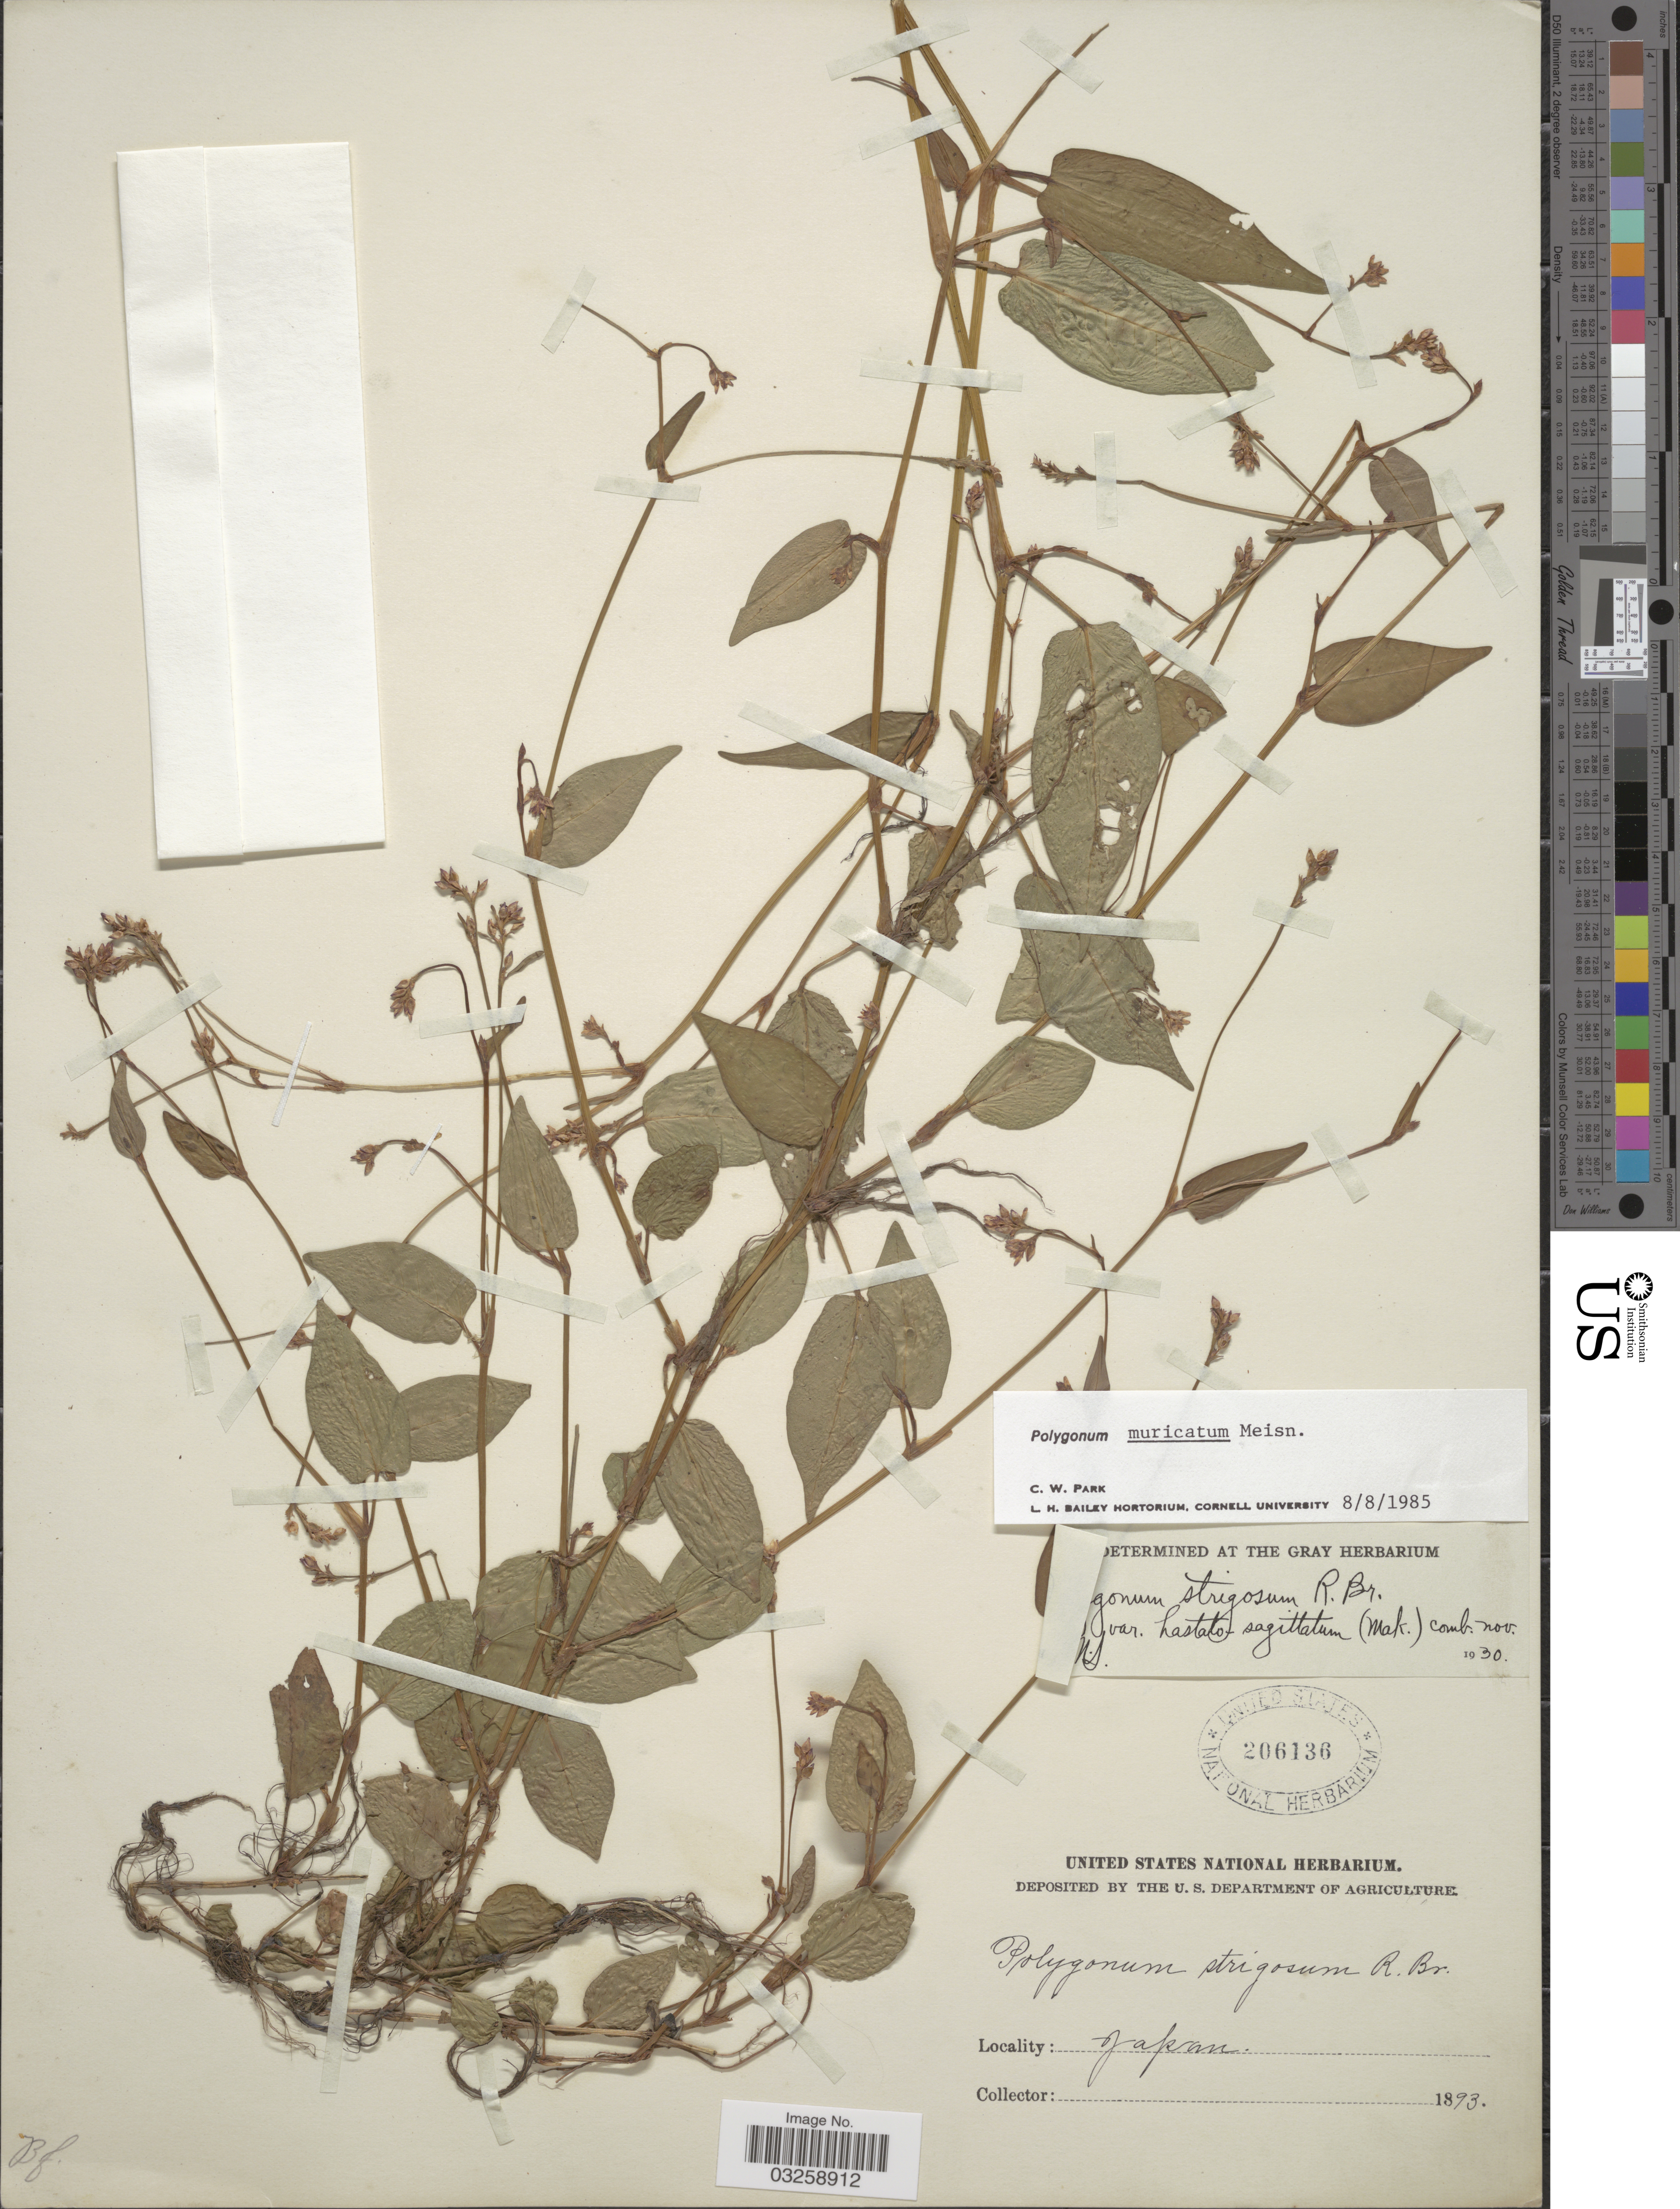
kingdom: Plantae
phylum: Tracheophyta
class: Magnoliopsida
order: Caryophyllales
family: Polygonaceae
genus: Polygonum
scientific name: Polygonum muricatum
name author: Meisn.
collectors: ex herb. United States National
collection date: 1893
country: Japan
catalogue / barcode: US 206136